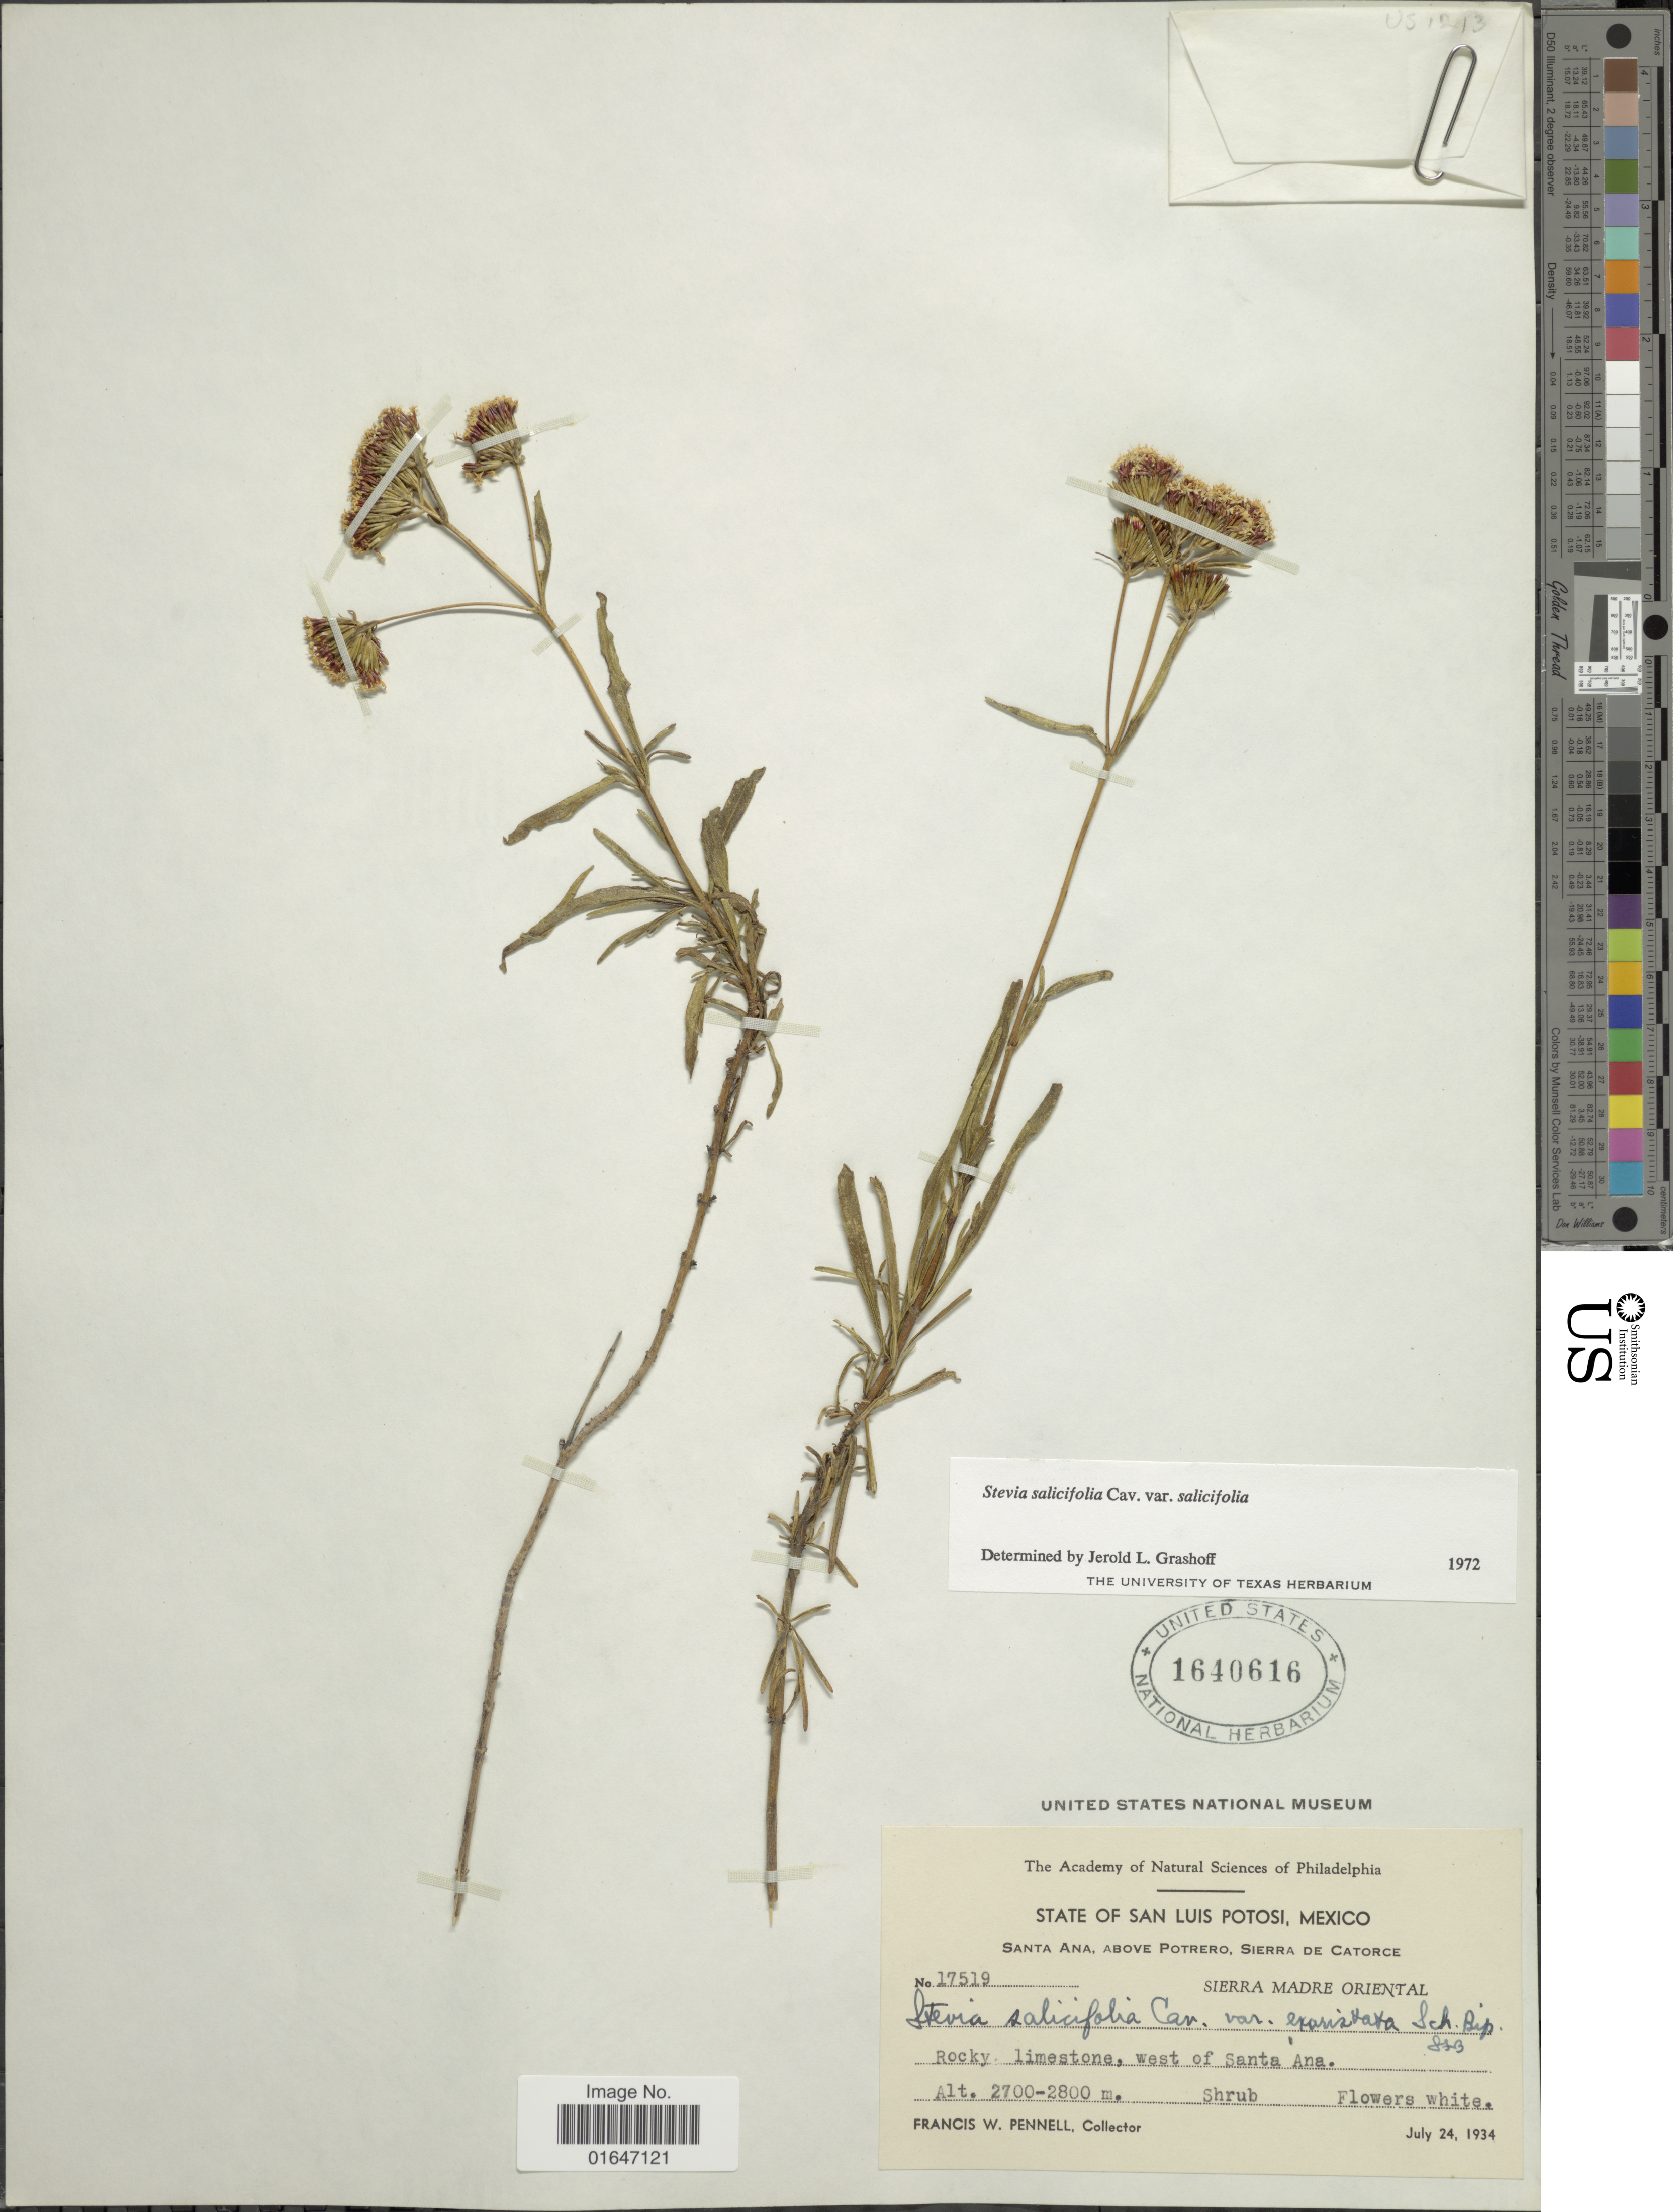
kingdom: Plantae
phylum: Tracheophyta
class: Magnoliopsida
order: Asterales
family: Asteraceae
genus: Stevia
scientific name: Stevia salicifolia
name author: Cav.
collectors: F. W. Pennell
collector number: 17519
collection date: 1934-07-24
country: Mexico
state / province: San Luis Potosí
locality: State of San Luis Potosi, Santa Ana, Above Potrero, Sierra De Catorce, Sierra Madre Oriental, West of Santa Ana.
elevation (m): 2700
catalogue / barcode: US 1640616